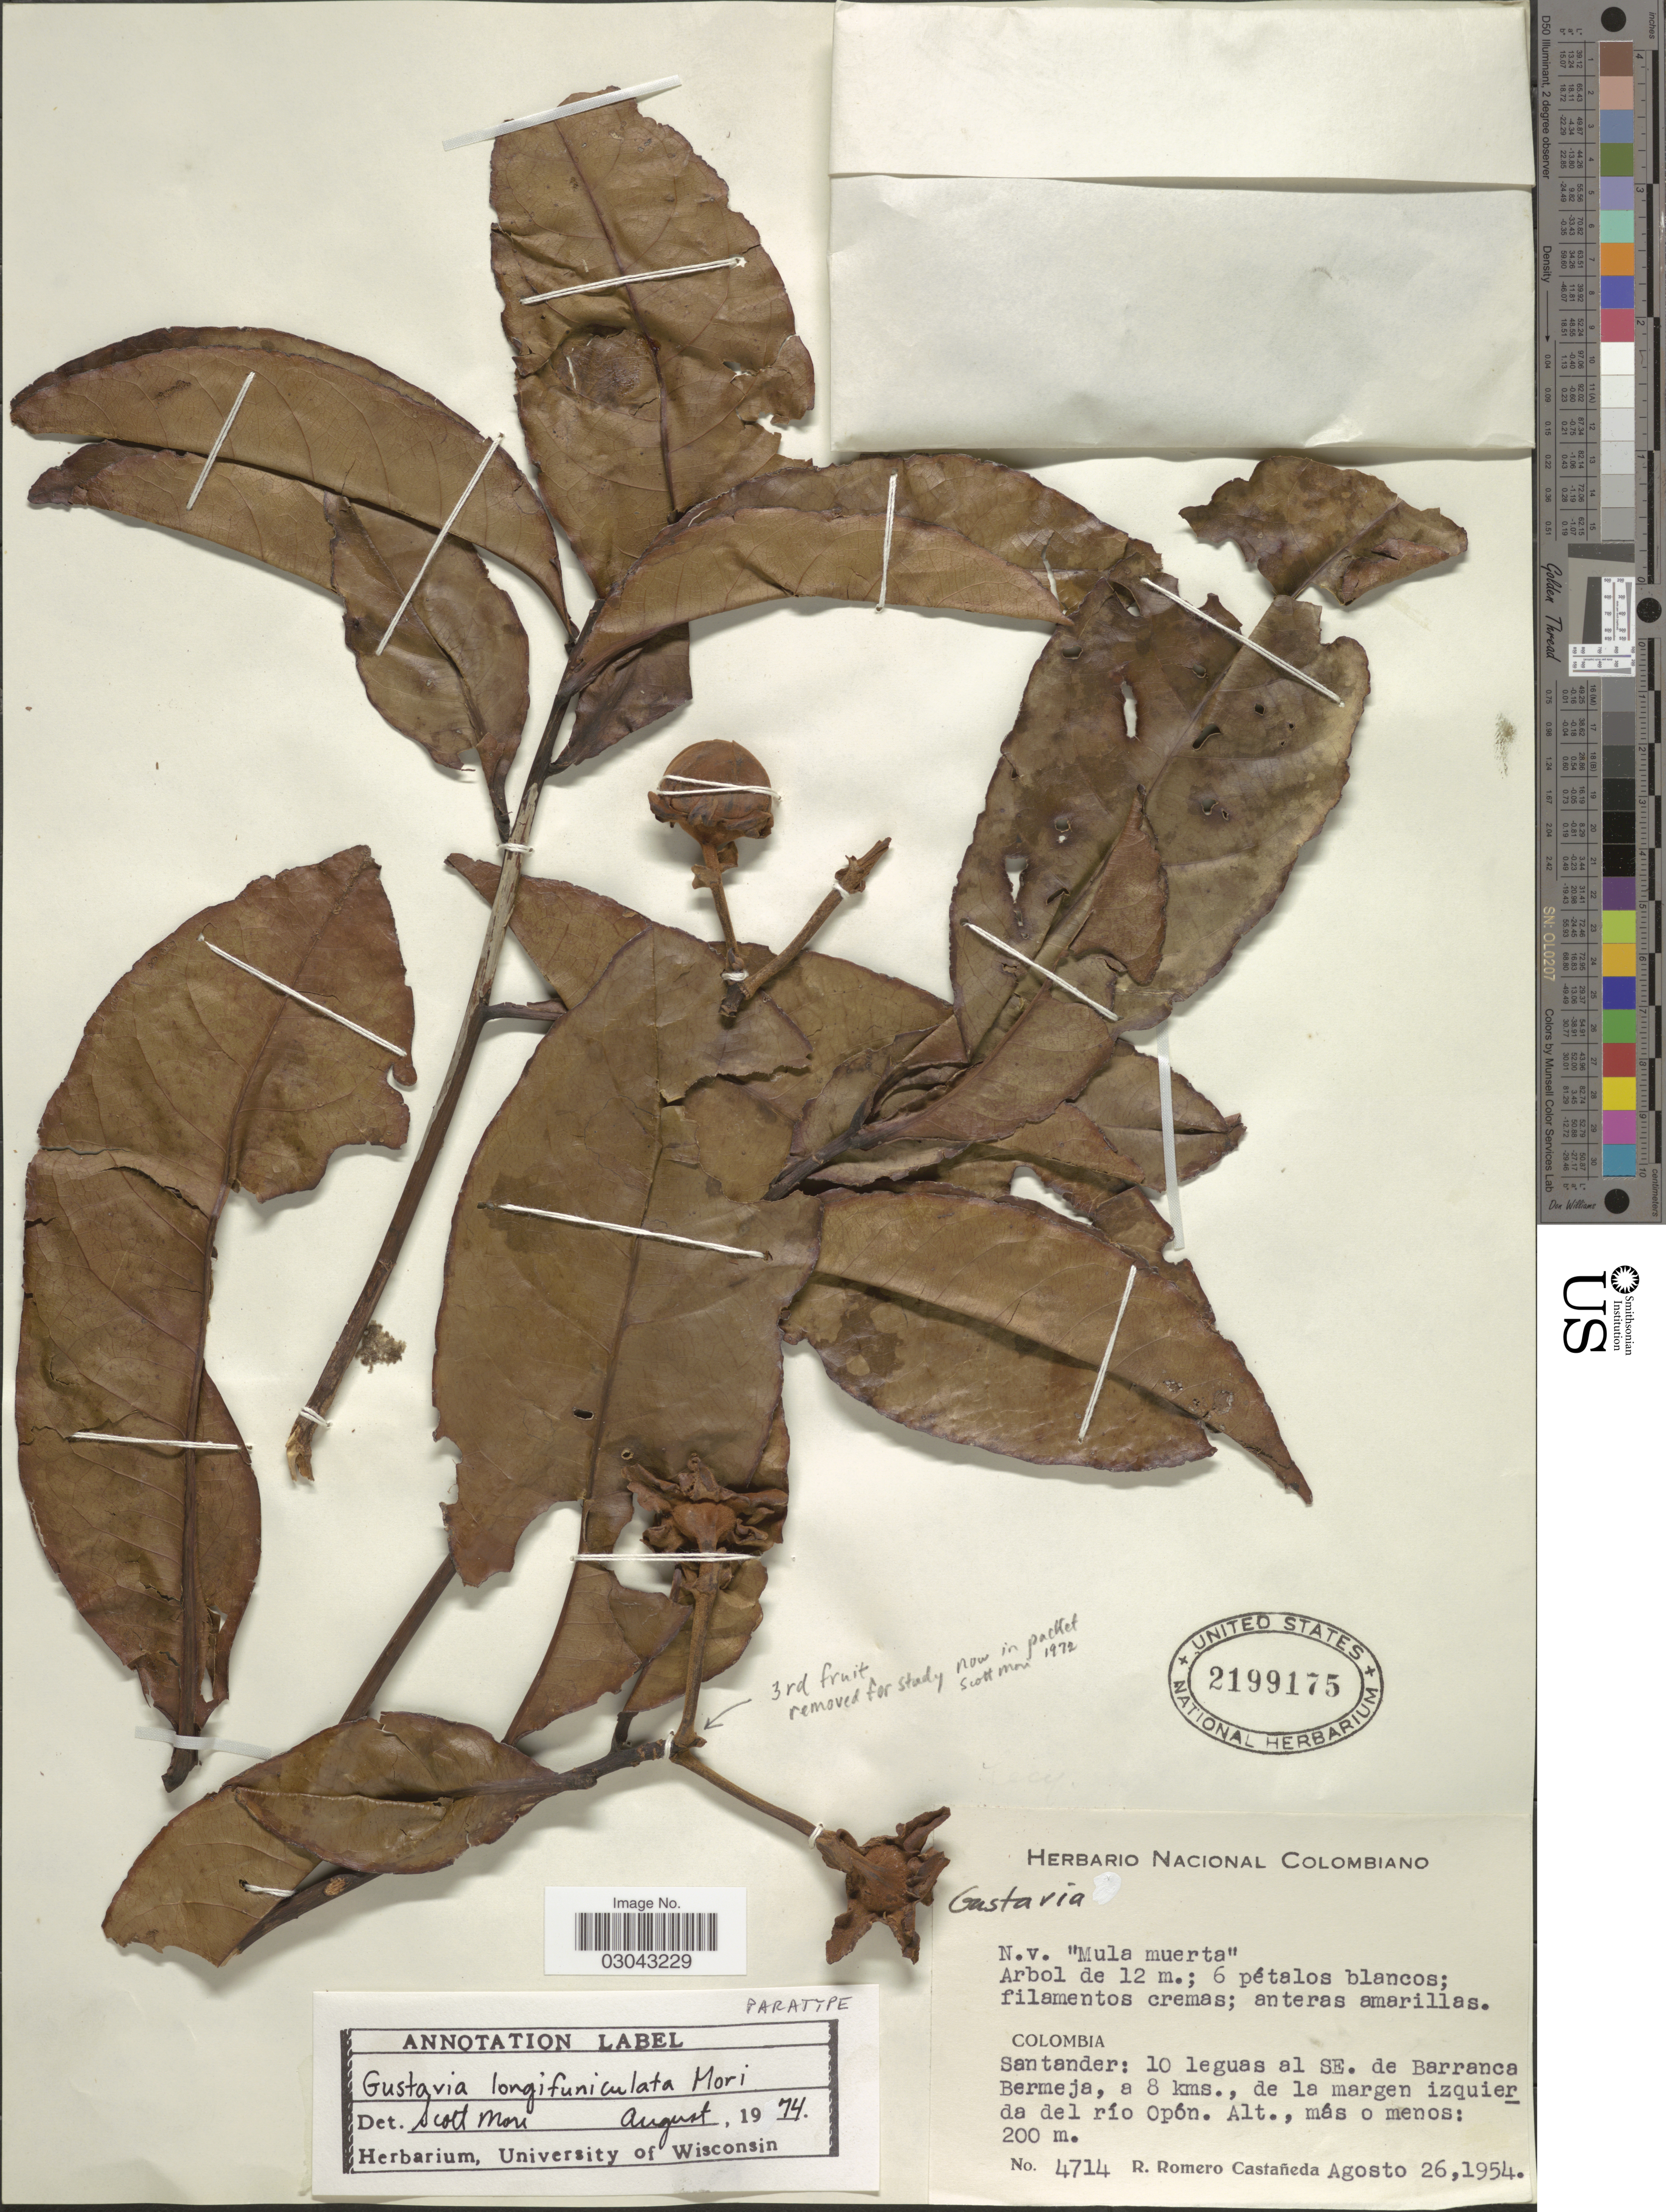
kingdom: Plantae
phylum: Tracheophyta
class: Magnoliopsida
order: Ericales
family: Lecythidaceae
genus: Gustavia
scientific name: Gustavia longifuniculata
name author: S.A. Mori in Prance & S.A. Mori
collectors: R. Romero Castañeda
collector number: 4714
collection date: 1954-08-26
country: Colombia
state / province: Santander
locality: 10 leguas al SE. de Barranca Bermeja, a 8 kms. de la margen izquierda del río Opón.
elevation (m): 200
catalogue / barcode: US 2199175